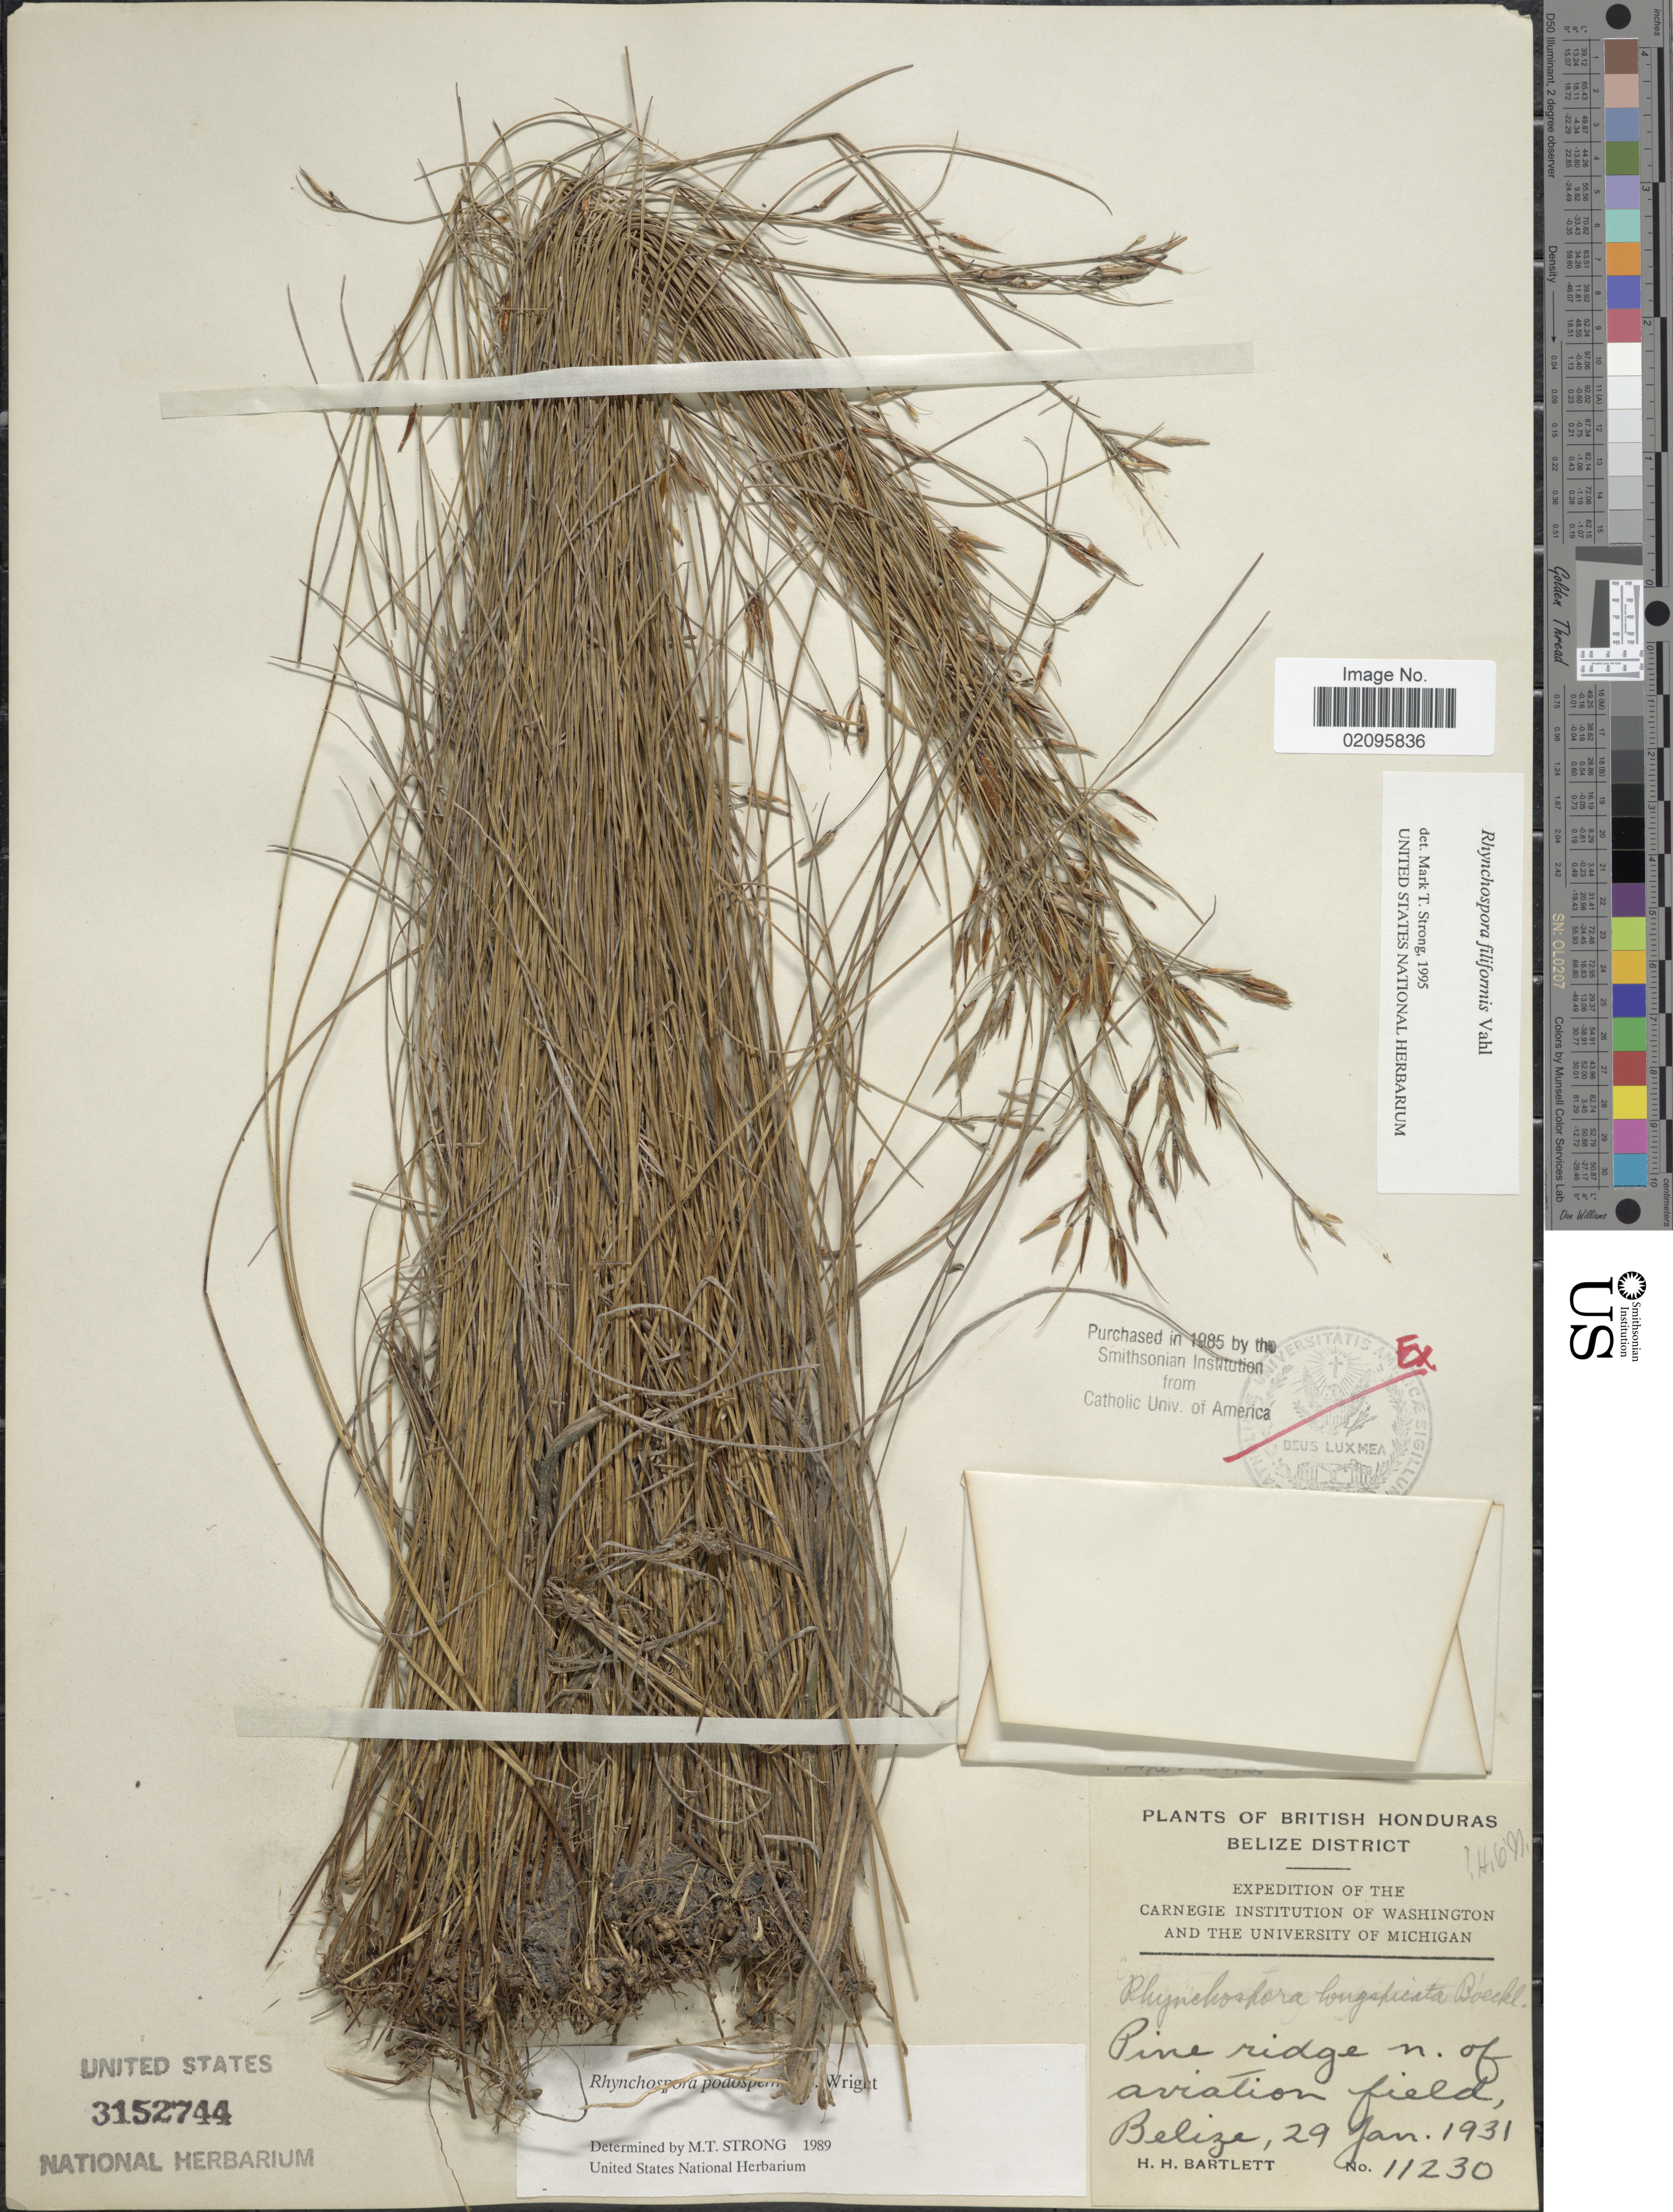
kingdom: Plantae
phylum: Tracheophyta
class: Liliopsida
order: Poales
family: Cyperaceae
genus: Rhynchospora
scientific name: Rhynchospora filiformis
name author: Vahl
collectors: H. H. Bartlett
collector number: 11230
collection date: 1931-01-29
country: Belize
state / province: Belize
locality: British Honduras, Belize District, Pine ridge n. of aviation field.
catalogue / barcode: US 3152744